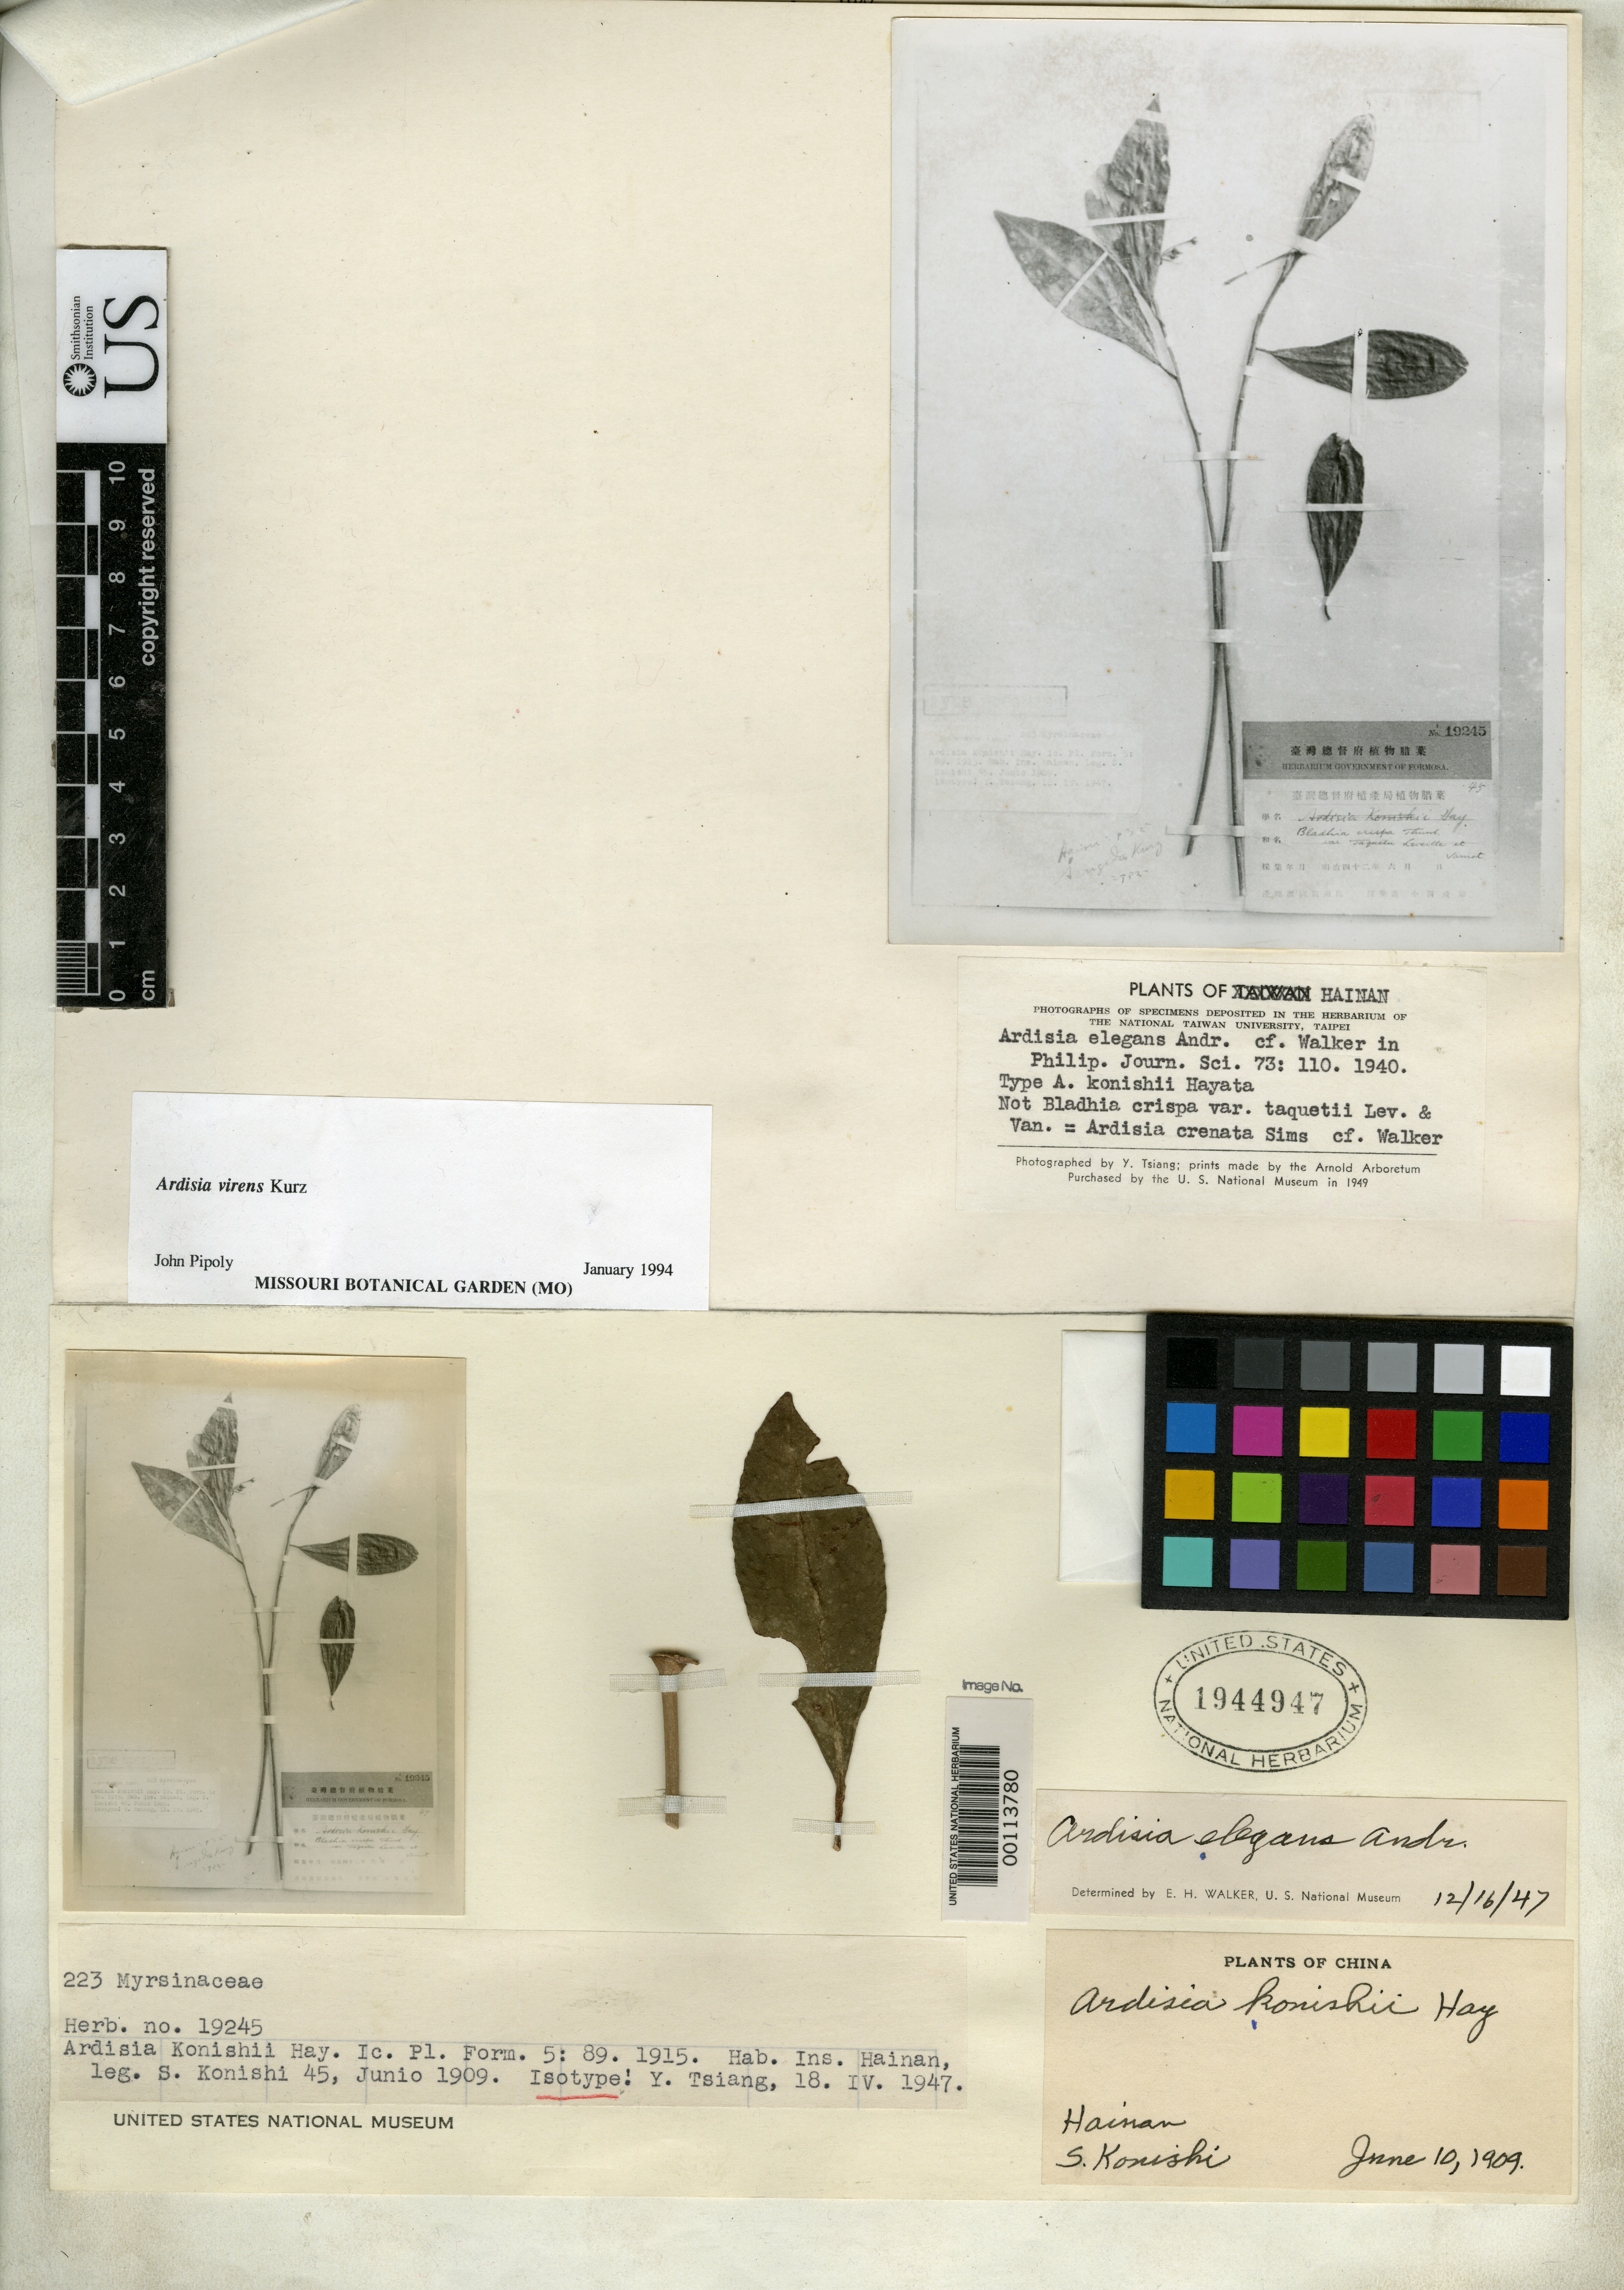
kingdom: Plantae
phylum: Tracheophyta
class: Magnoliopsida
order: Ericales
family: Primulaceae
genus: Ardisia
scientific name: Ardisia konishii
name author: Hayata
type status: Type Fragment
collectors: S. Konishi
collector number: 45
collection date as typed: Jun 1909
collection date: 1909-06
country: China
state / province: Hainan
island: Hainan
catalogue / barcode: US 1944947